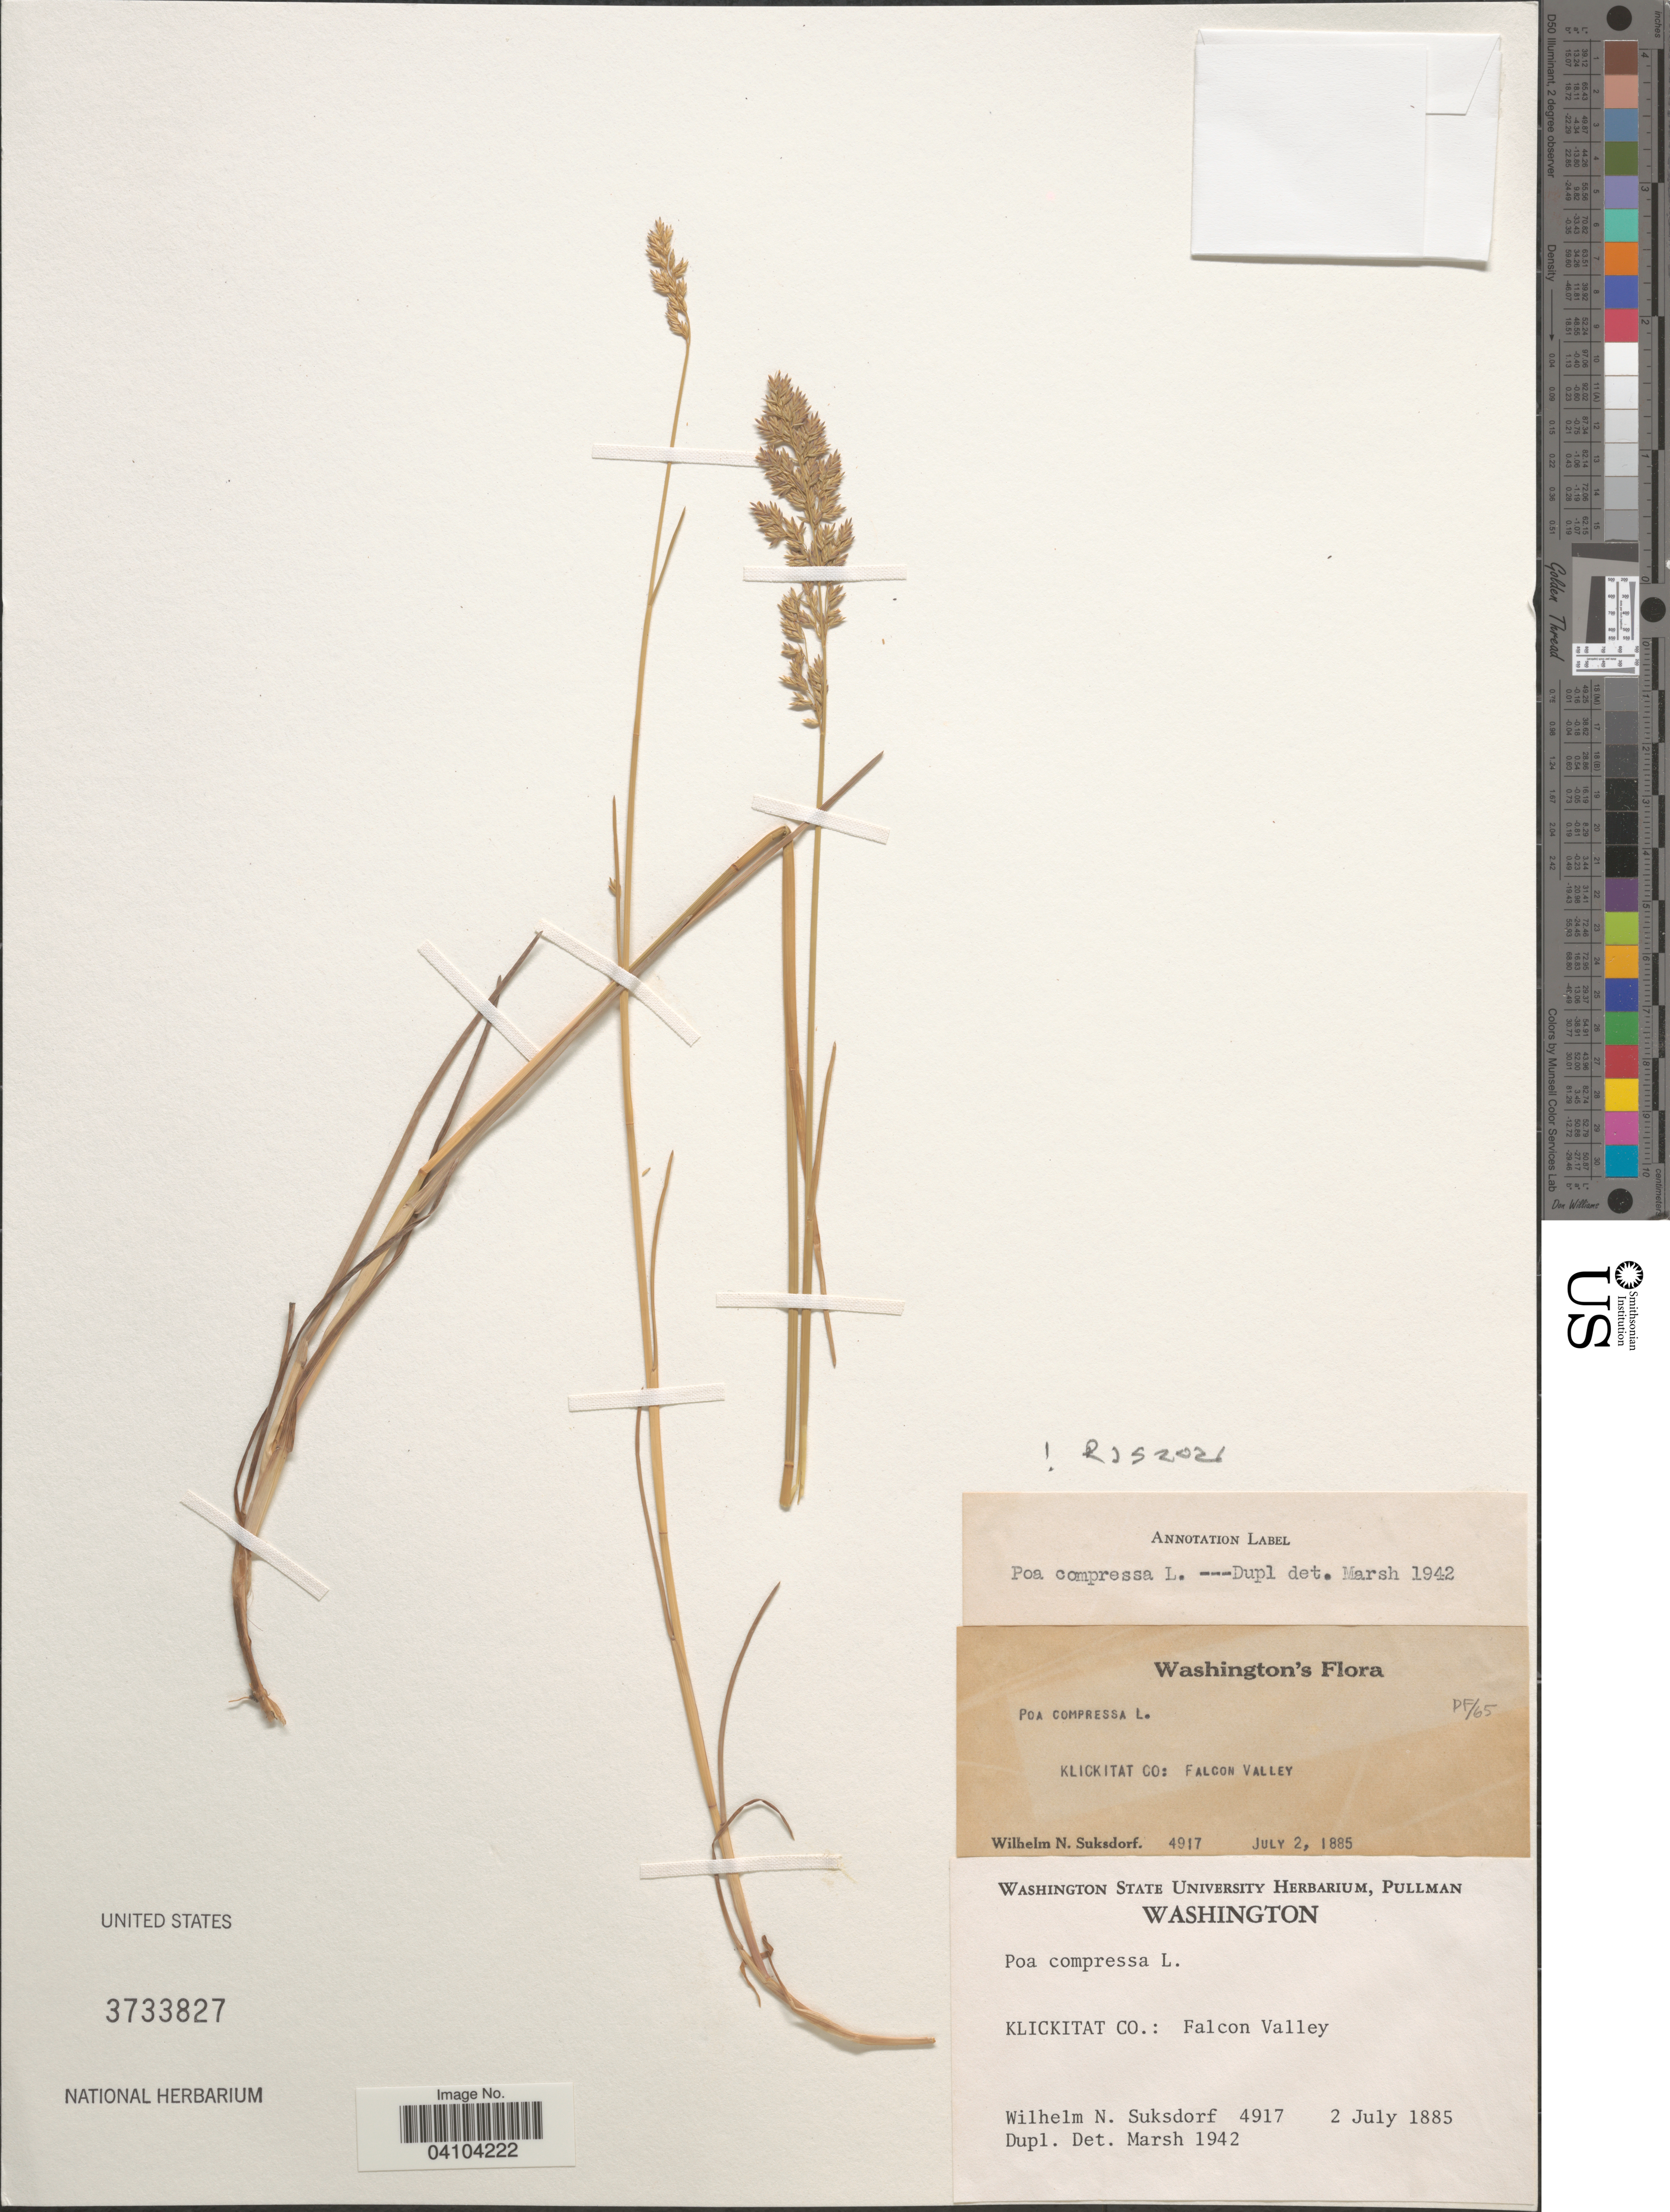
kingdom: Plantae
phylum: Tracheophyta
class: Liliopsida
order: Poales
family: Poaceae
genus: Poa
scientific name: Poa compressa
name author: L.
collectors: W. N. Suksdorf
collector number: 4917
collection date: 1885-07-02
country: United States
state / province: Washington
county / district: Klickitat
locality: Klickitat Co.: Falcon Valley.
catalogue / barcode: US 3733827